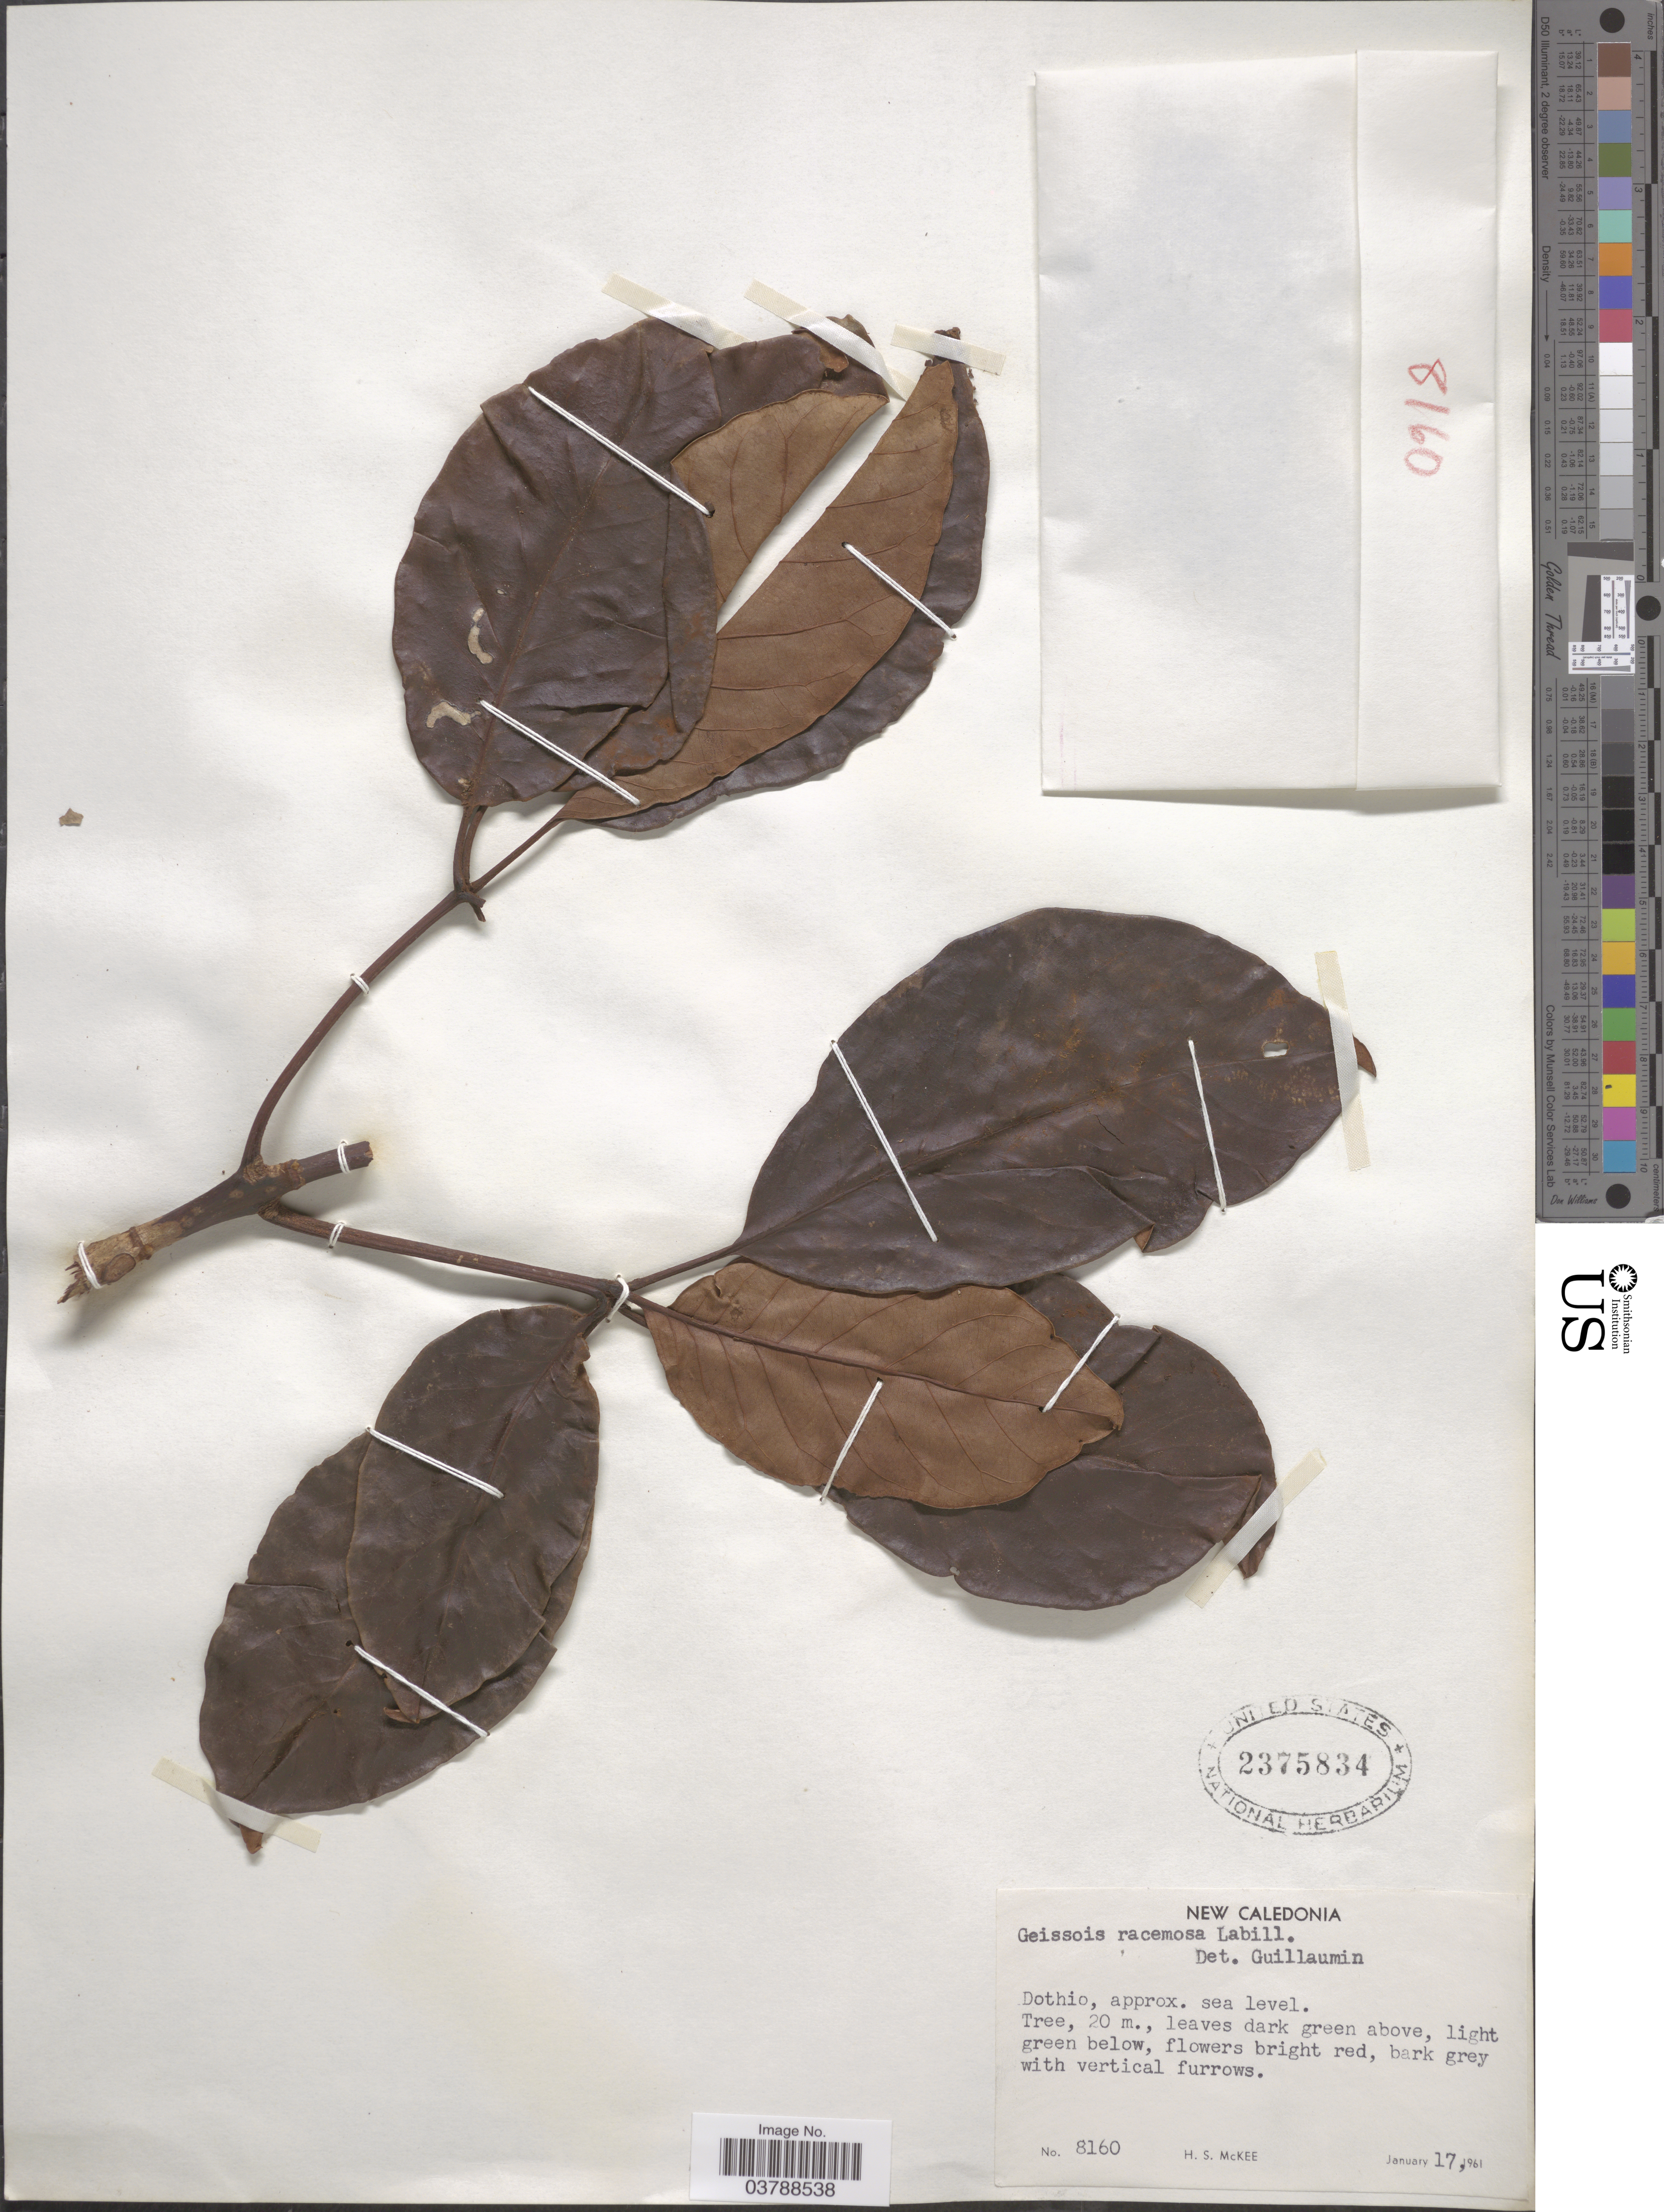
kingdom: Plantae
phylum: Tracheophyta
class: Magnoliopsida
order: Oxalidales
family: Cunoniaceae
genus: Geissois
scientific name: Geissois racemosa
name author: Labill.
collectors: H. S. McKee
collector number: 8160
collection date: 1961-01-17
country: New Caledonia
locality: Dothio.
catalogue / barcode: US 2375834